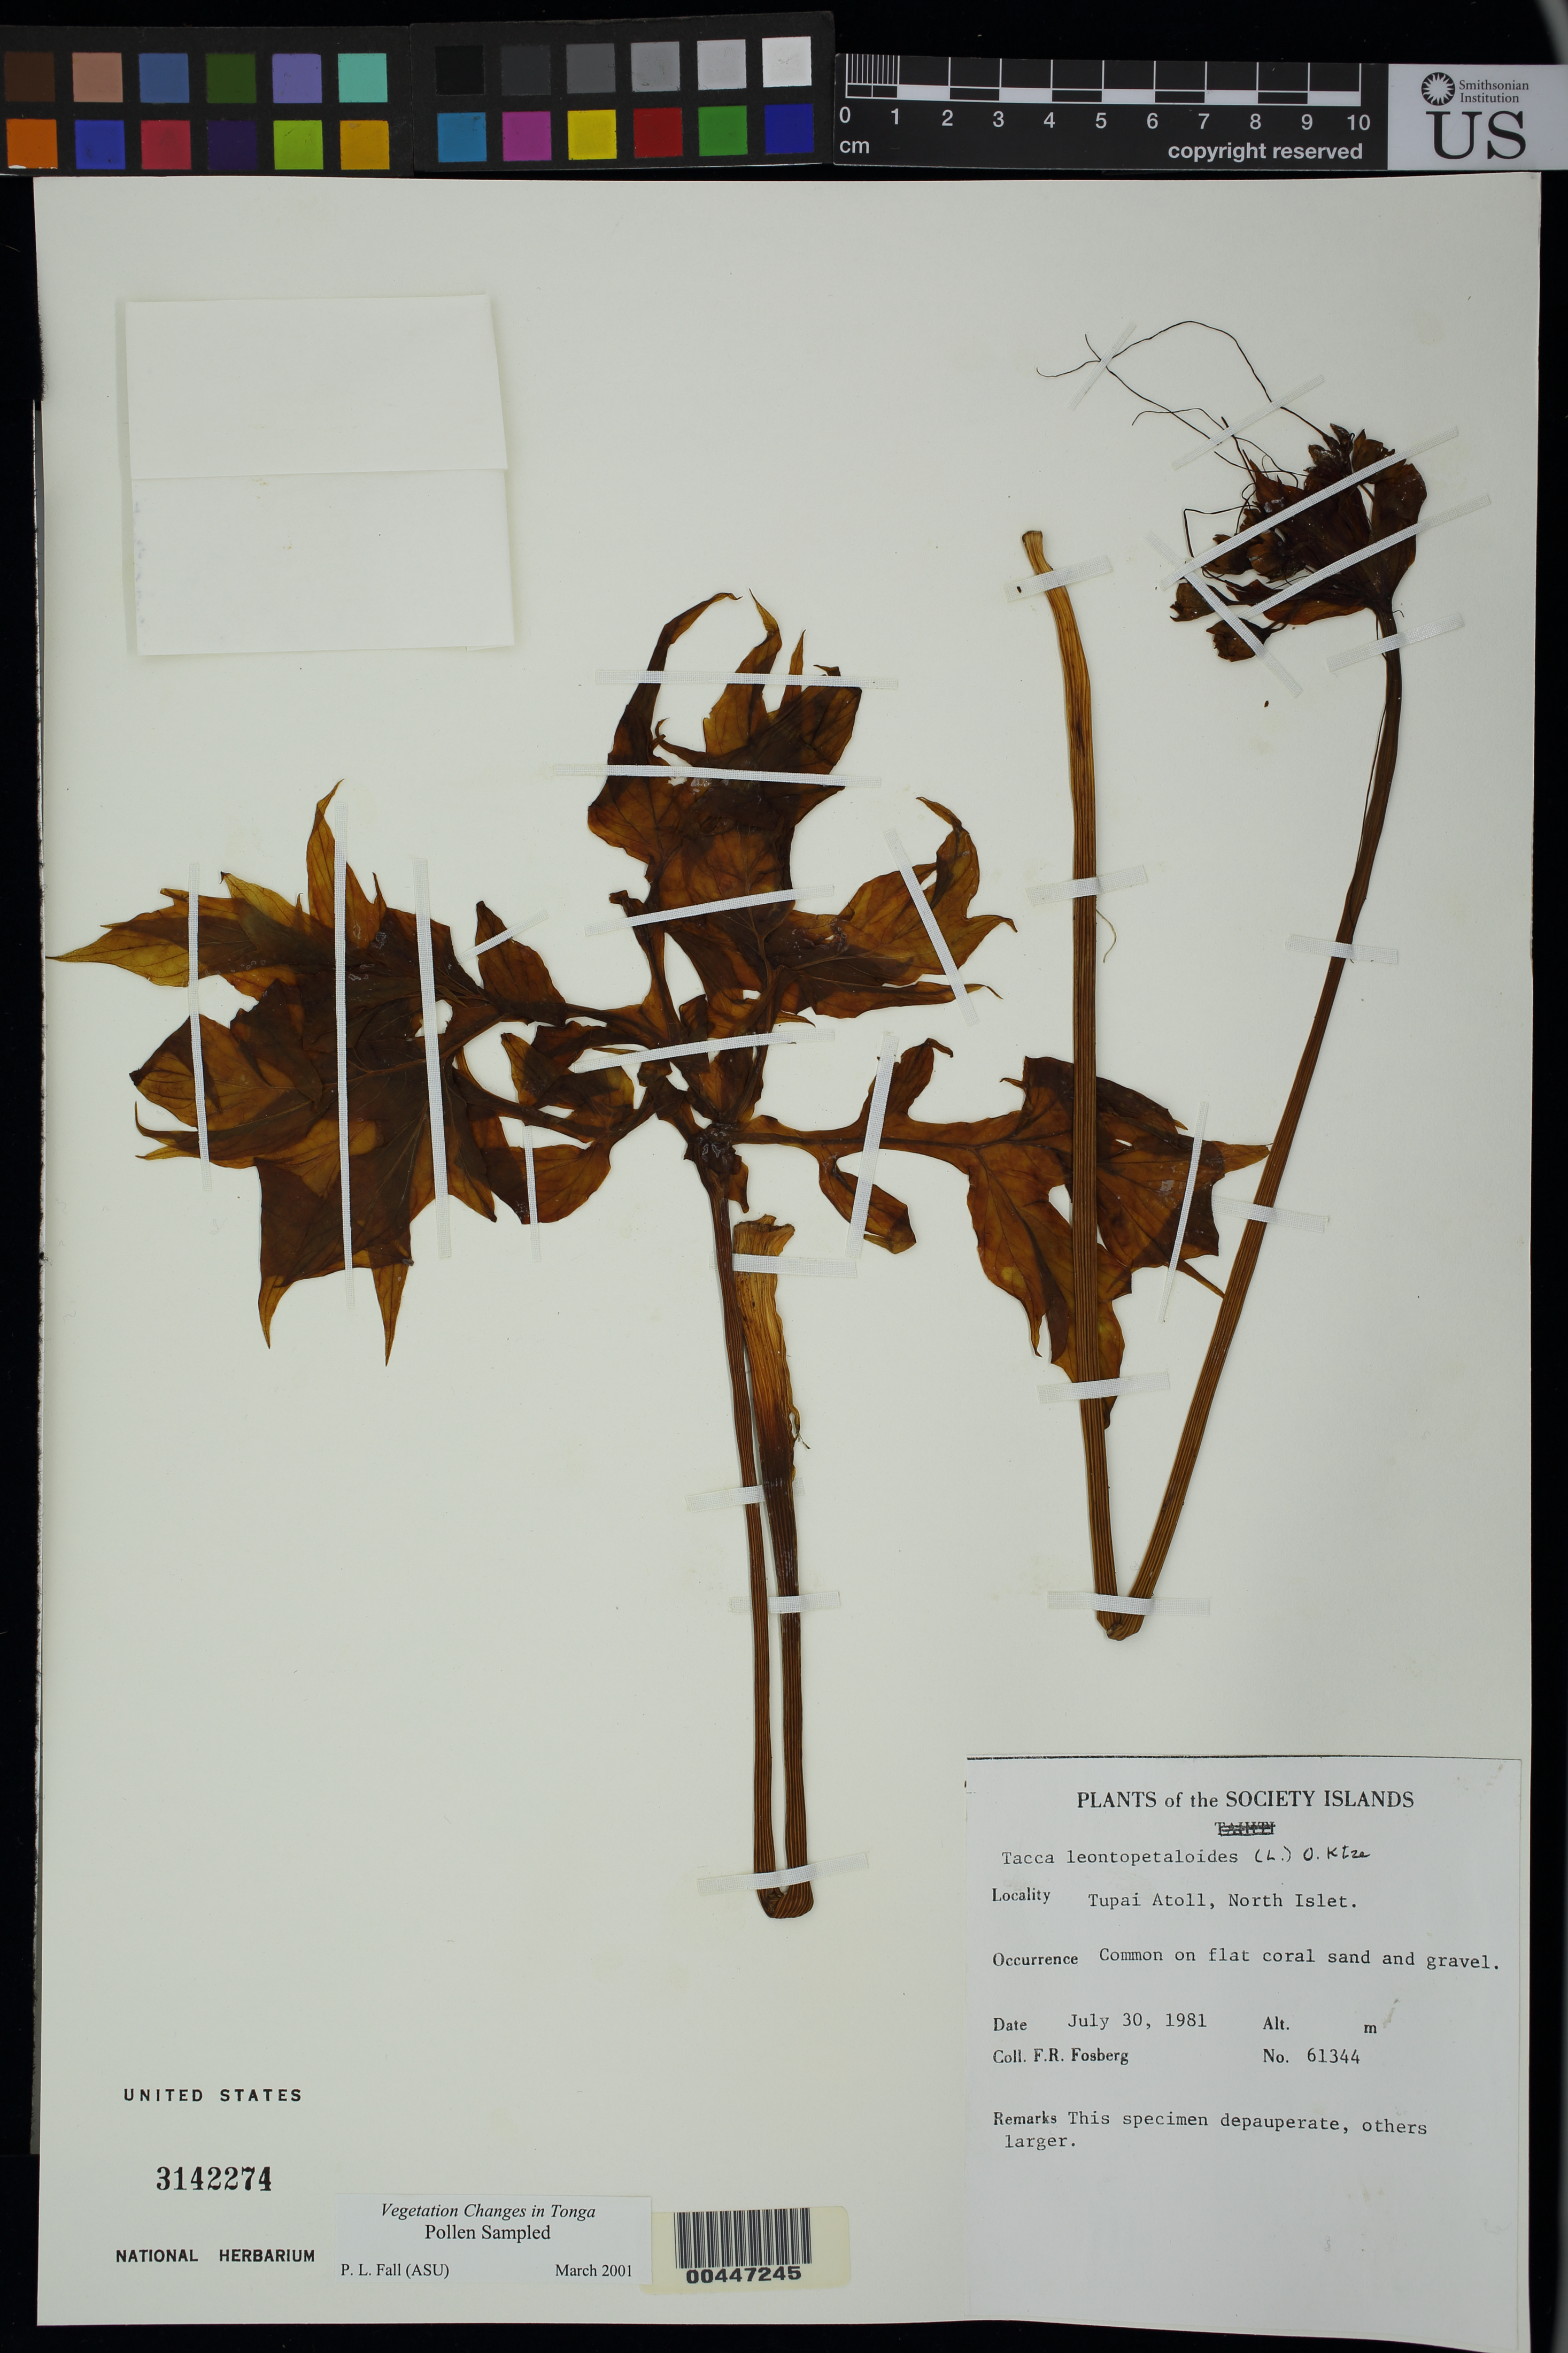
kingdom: Plantae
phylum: Tracheophyta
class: Liliopsida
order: Dioscoreales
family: Dioscoreaceae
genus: Tacca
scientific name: Tacca leontopetaloides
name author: (L.) Kuntze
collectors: F. R. Fosberg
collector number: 61344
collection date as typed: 30 Jul 1981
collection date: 1981-07-30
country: French Polynesia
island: Tupai Atoll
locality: Tupai atoll [Society Is.]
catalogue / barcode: US 3142274